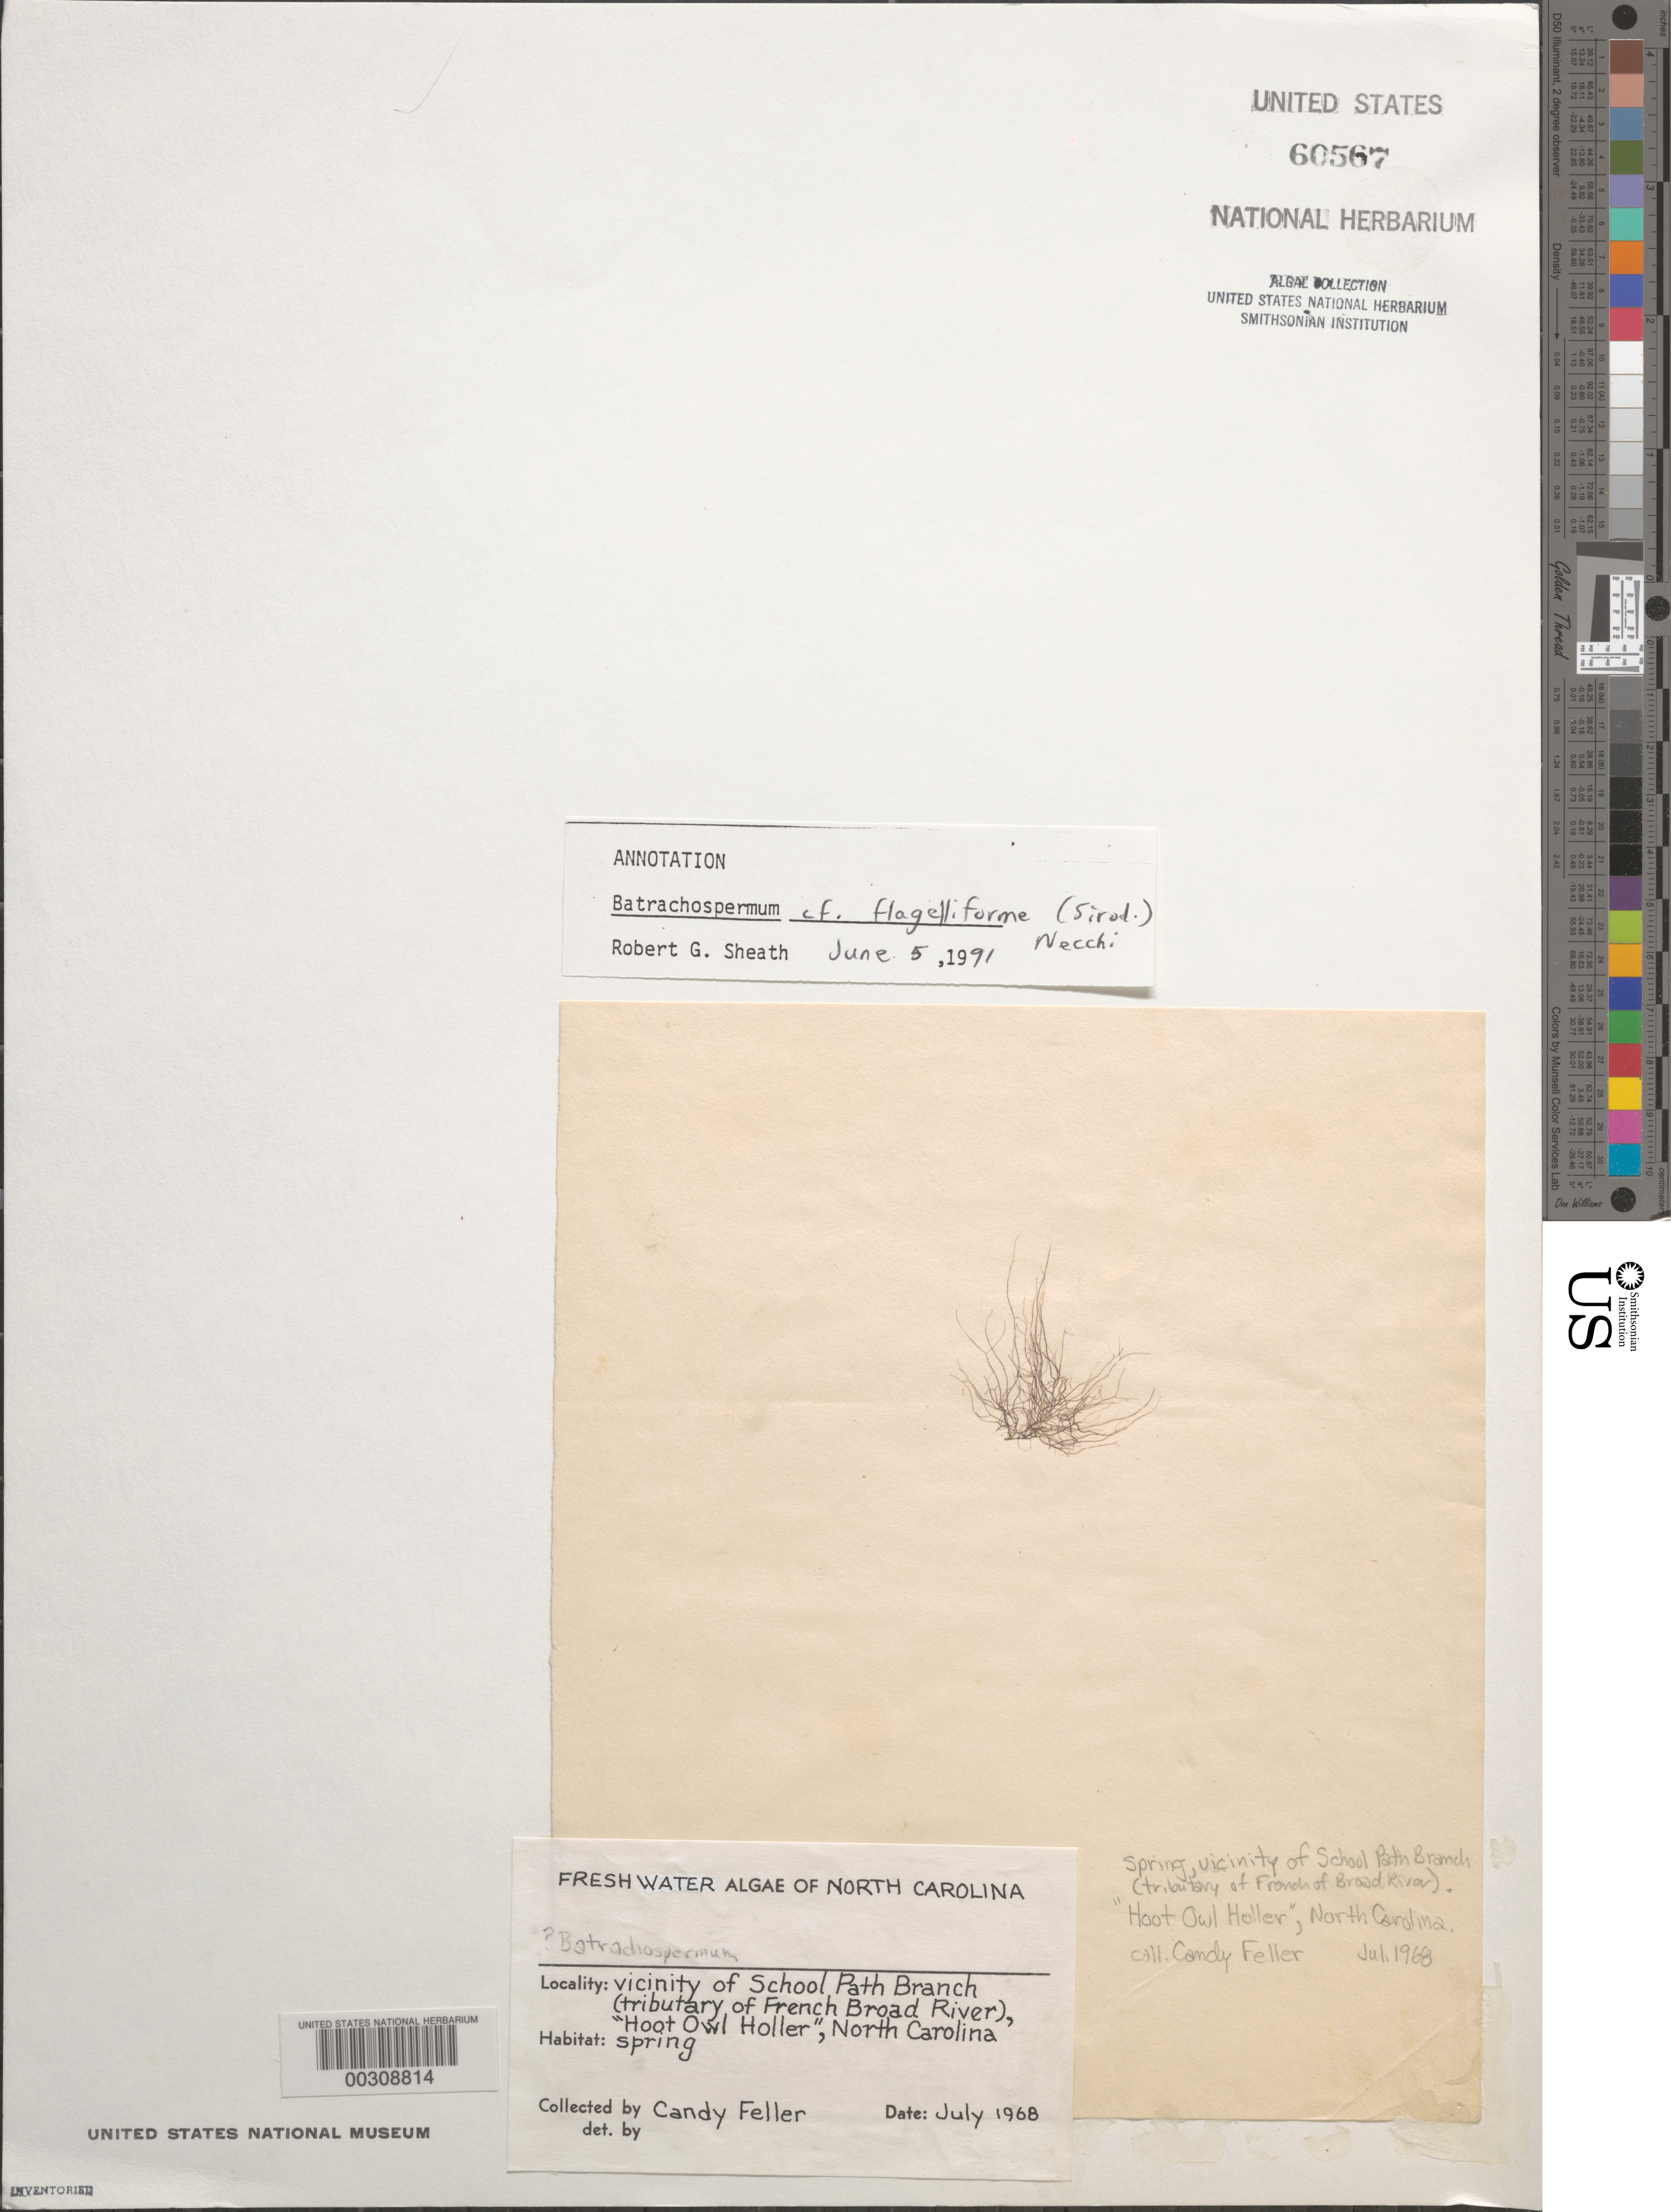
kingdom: Plantae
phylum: Rhodophyta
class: Florideophyceae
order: Batrachospermales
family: Batrachospermaceae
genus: Virescentia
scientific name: Virescentia vogesiaca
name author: (F. G. Schultz ex Skuja) Necchi et al.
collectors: C. Feller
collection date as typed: Jul 1968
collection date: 1968-07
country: United States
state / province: North Carolina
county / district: Transylvania County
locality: Hoot Owl Hollow, School Path Branch area (tributary of French Broad River)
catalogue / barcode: US 60567